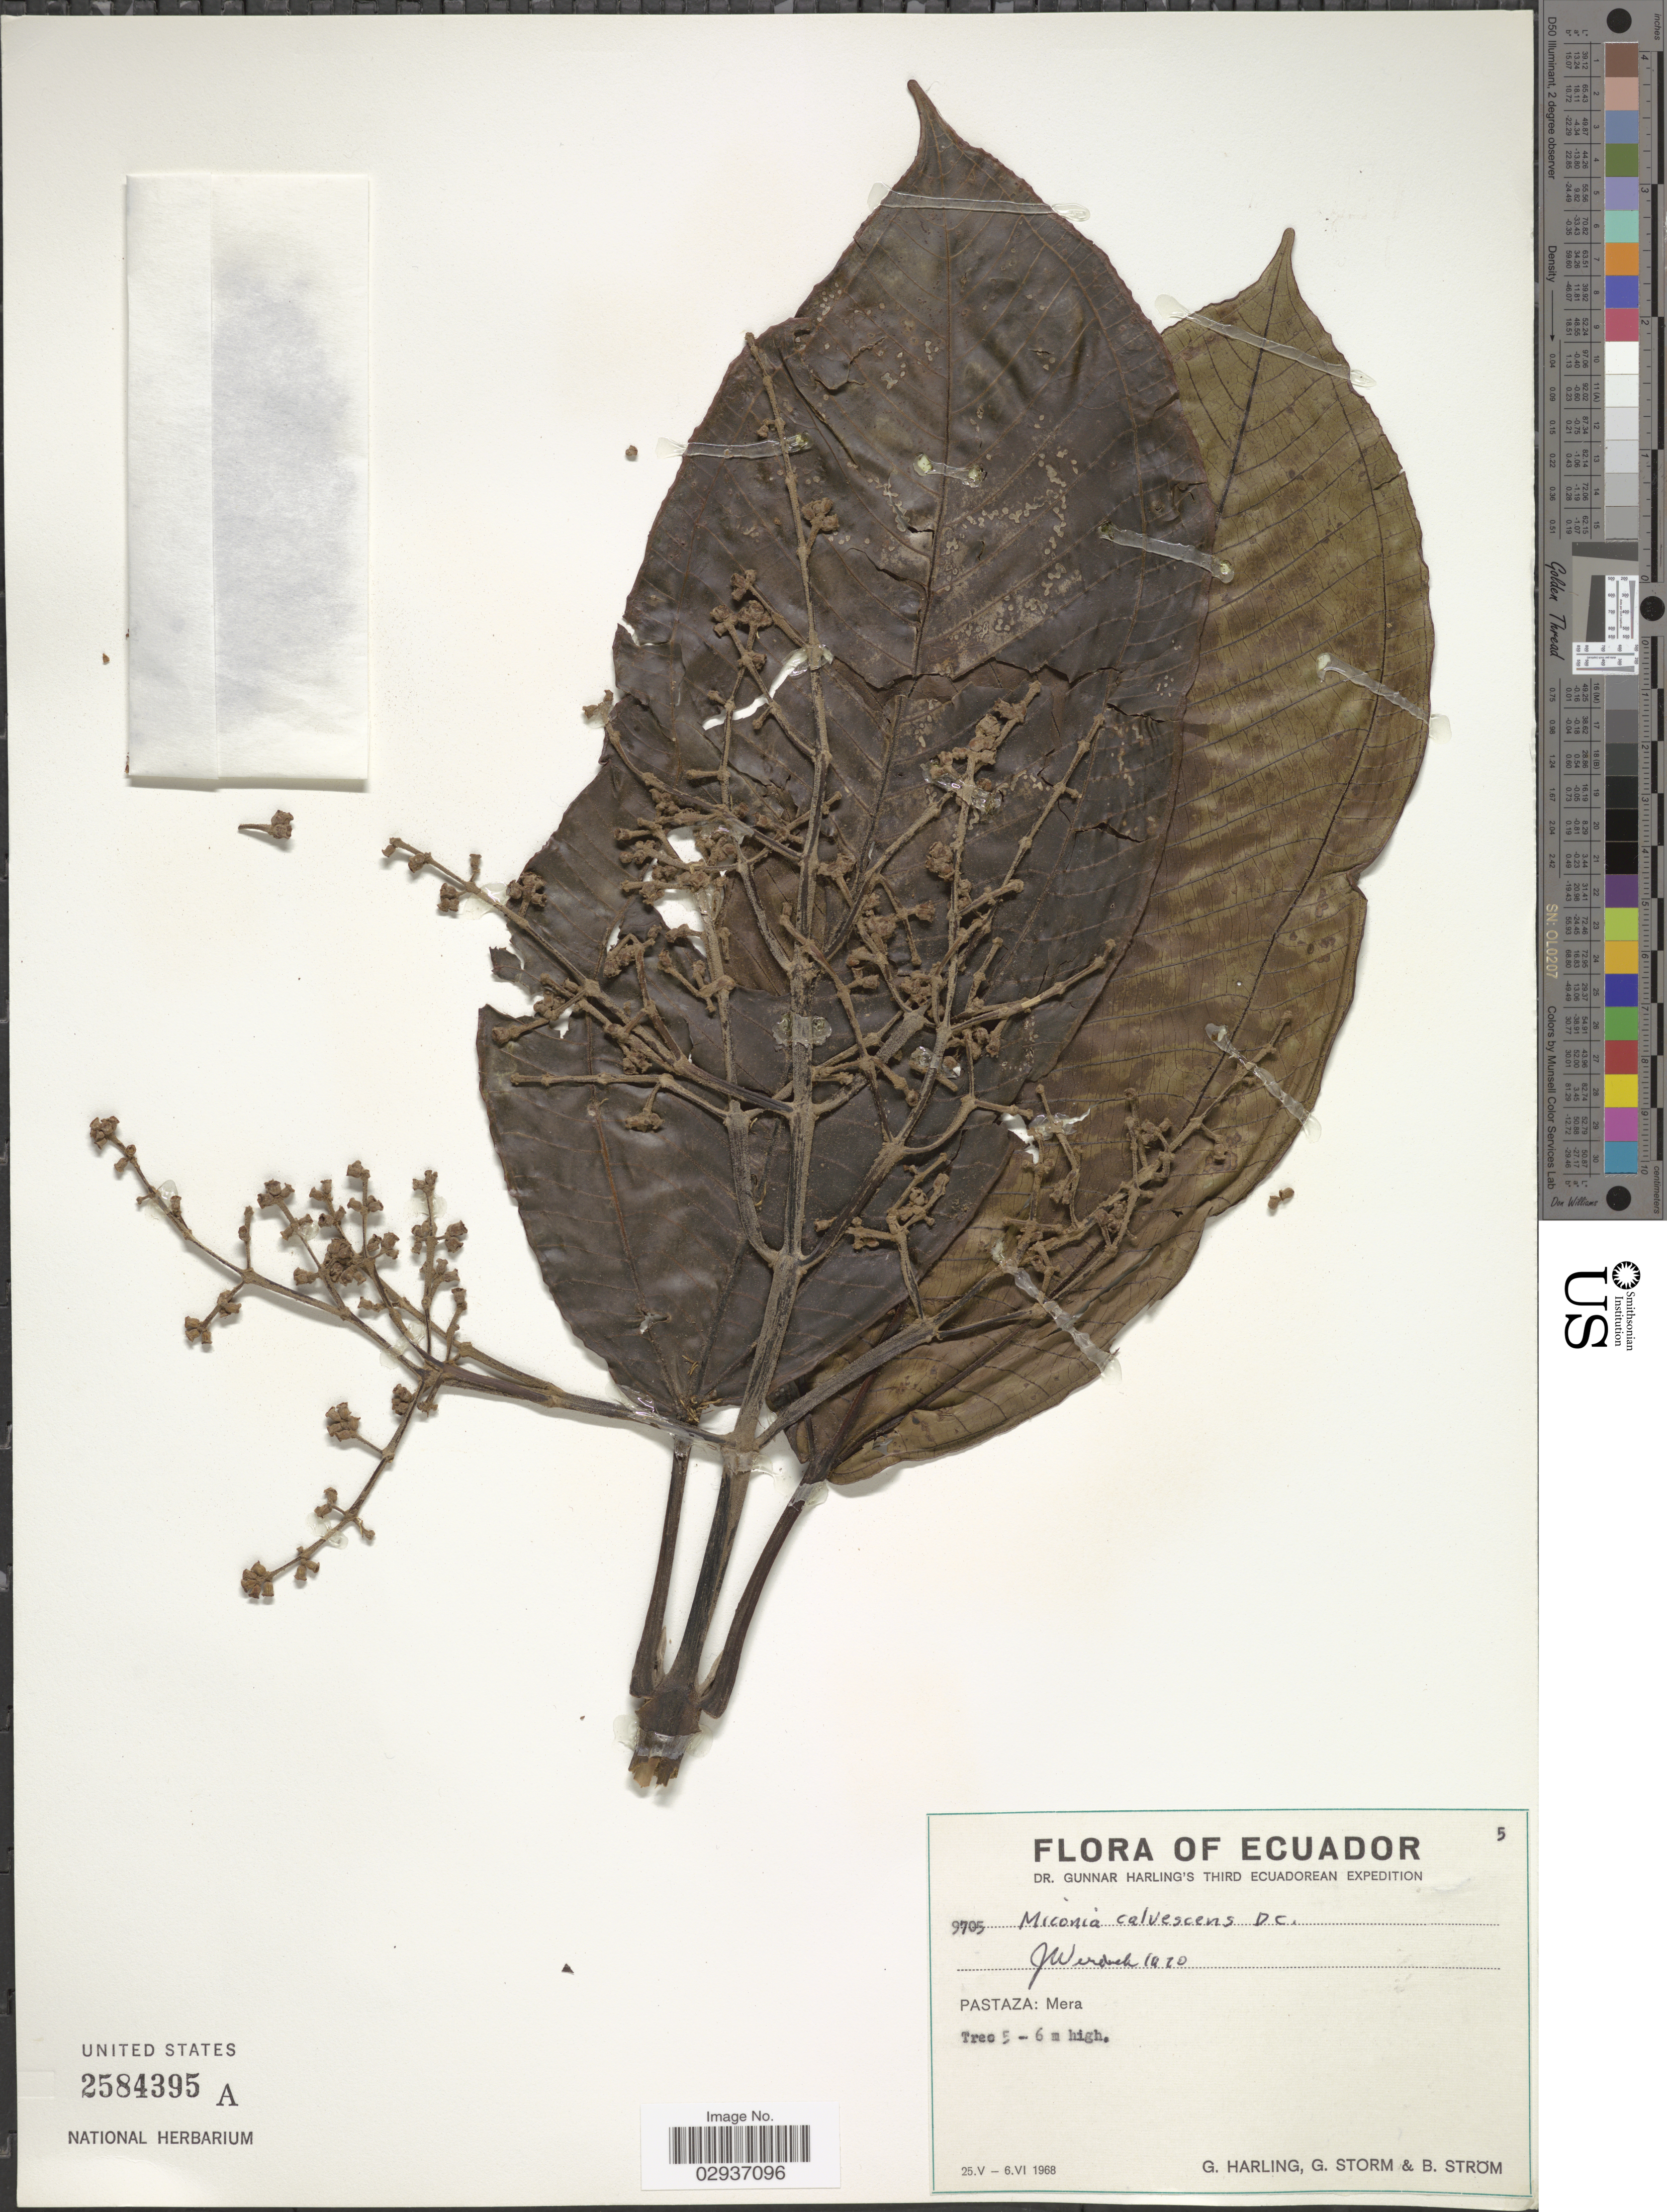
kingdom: Plantae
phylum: Tracheophyta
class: Magnoliopsida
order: Myrtales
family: Melastomataceae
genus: Miconia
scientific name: Miconia calvescens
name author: DC.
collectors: G. Harling, G. Storm & B. Ström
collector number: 9705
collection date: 1968-05-25/1968-06-06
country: Ecuador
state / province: Pastaza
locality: Pastaza: Mera.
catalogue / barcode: US 2584395A